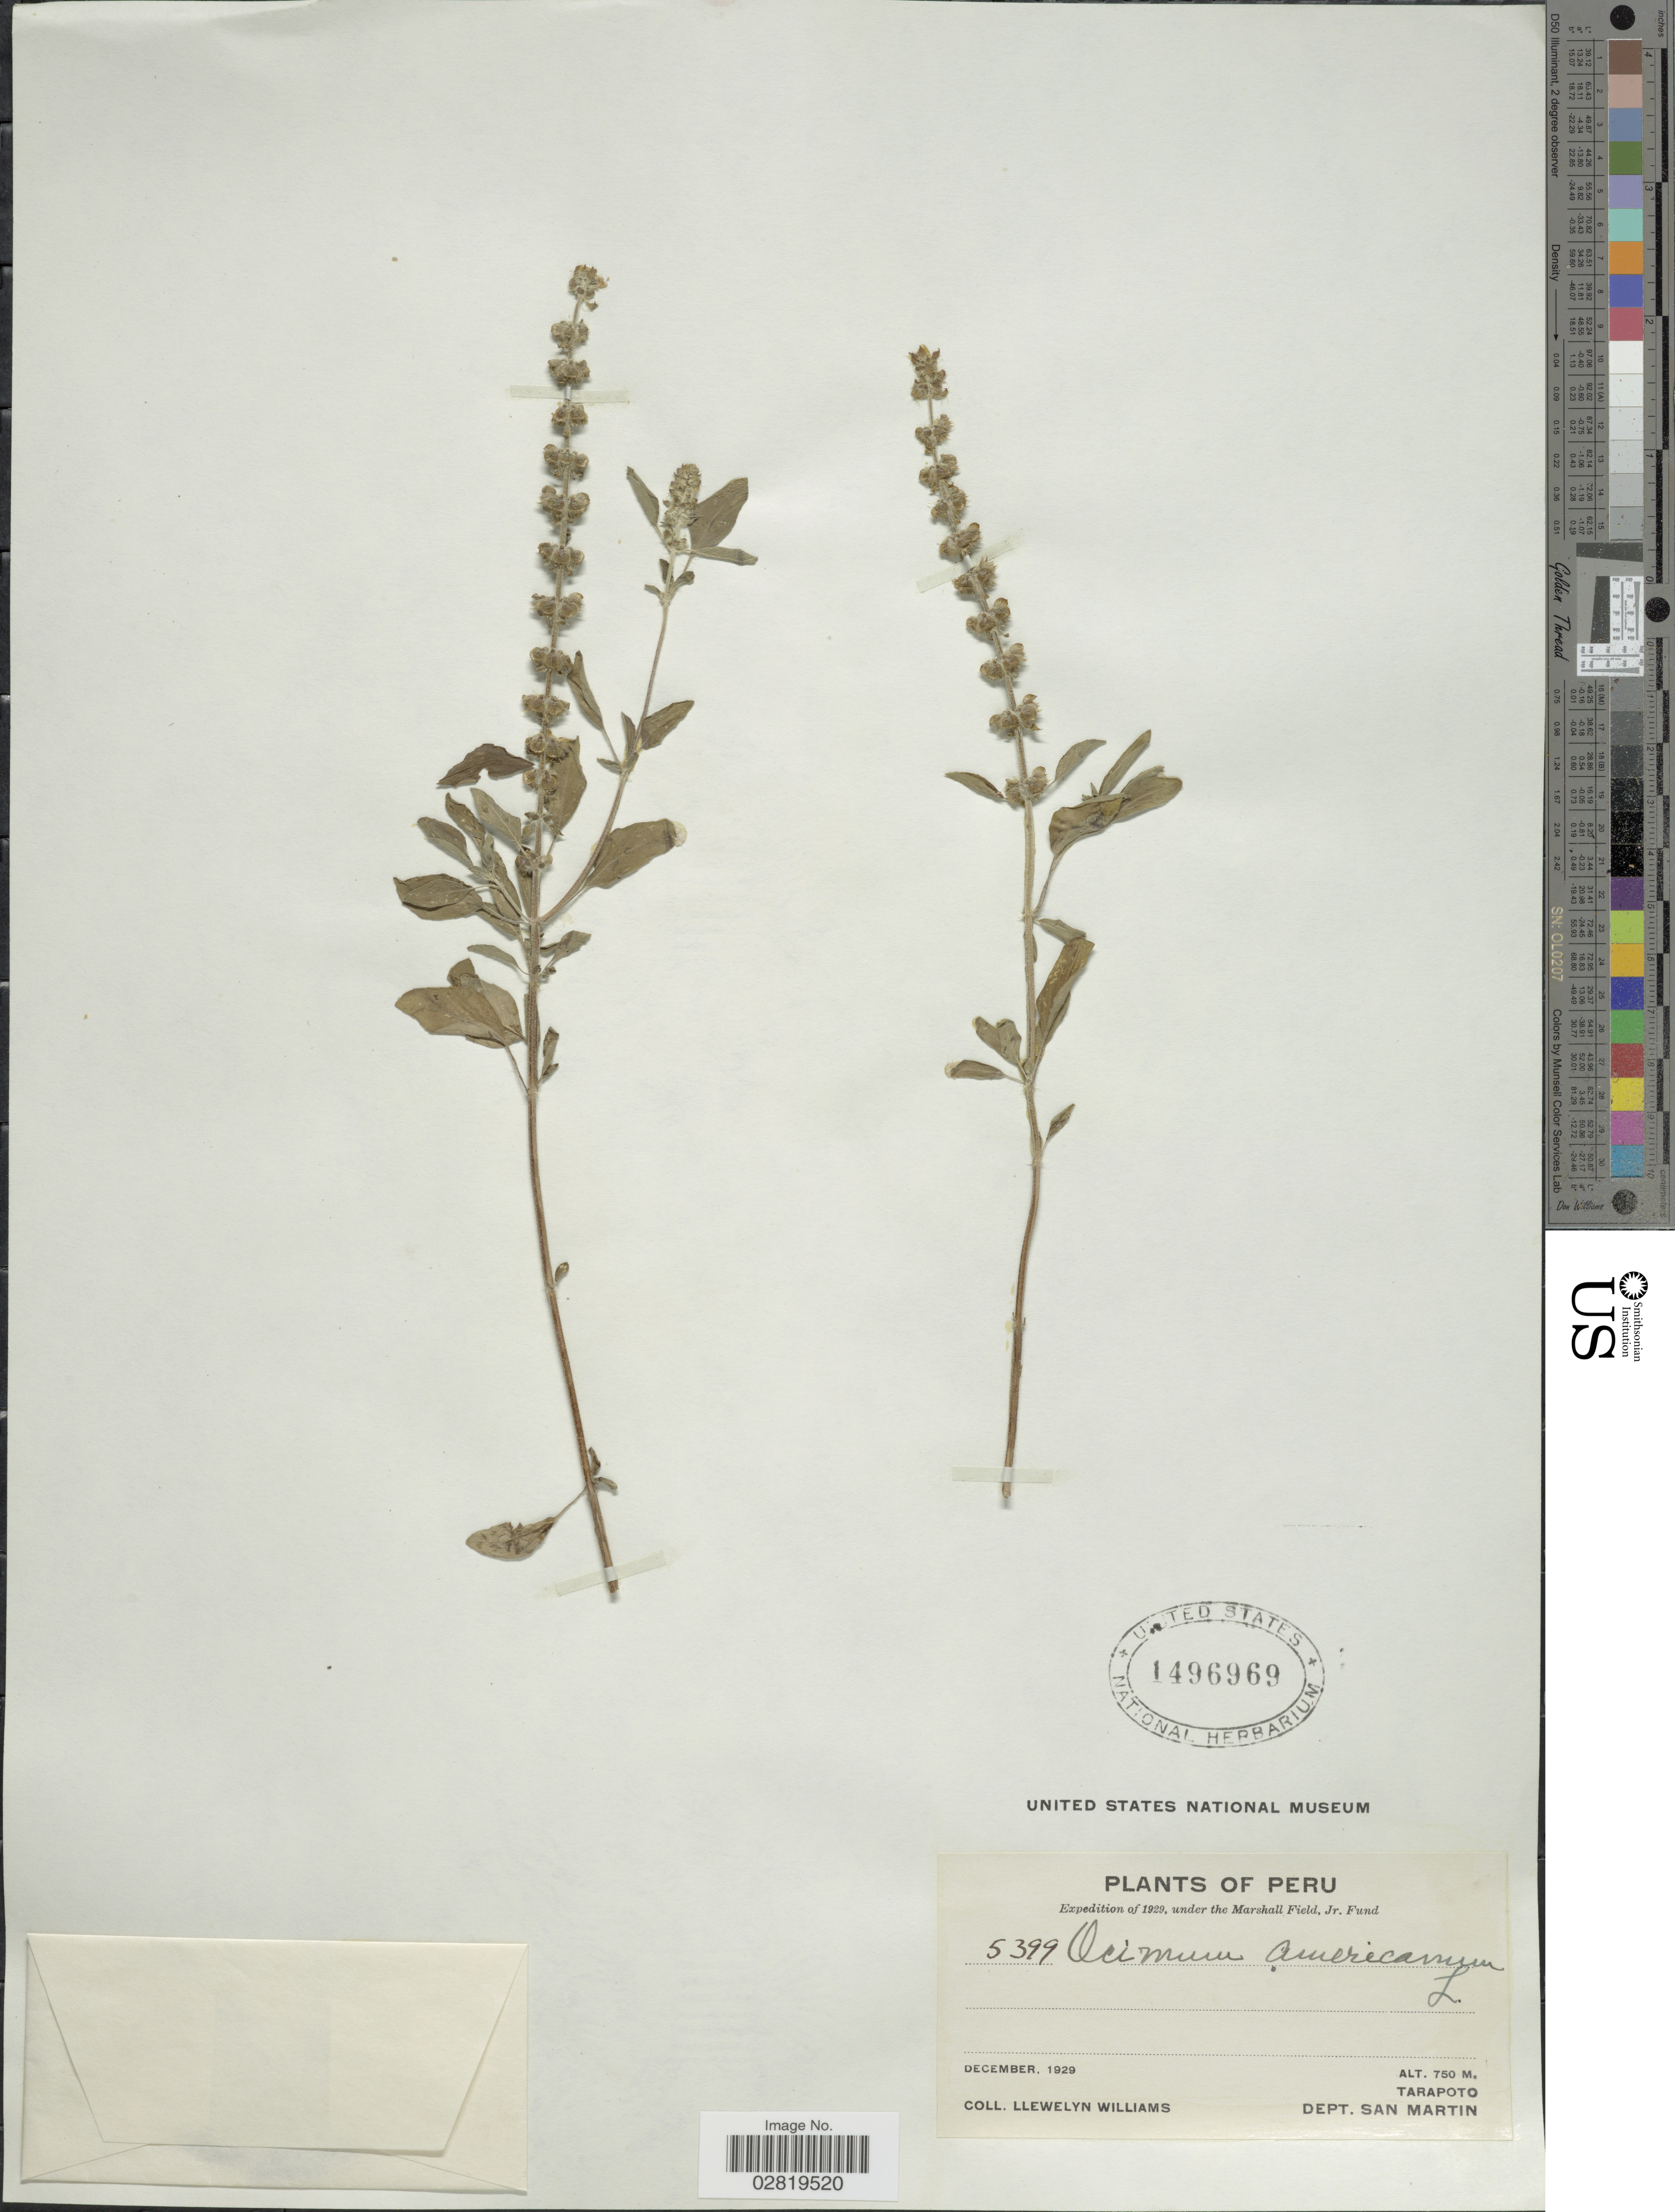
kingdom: Plantae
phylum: Tracheophyta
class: Magnoliopsida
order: Lamiales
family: Lamiaceae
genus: Ocimum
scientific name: Ocimum americanum var. americanum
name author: L.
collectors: Ll. Williams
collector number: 5399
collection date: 1929-12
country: Peru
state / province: San Martín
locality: Tarapoto, Dept. San Martin.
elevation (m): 750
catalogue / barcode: US 1496969